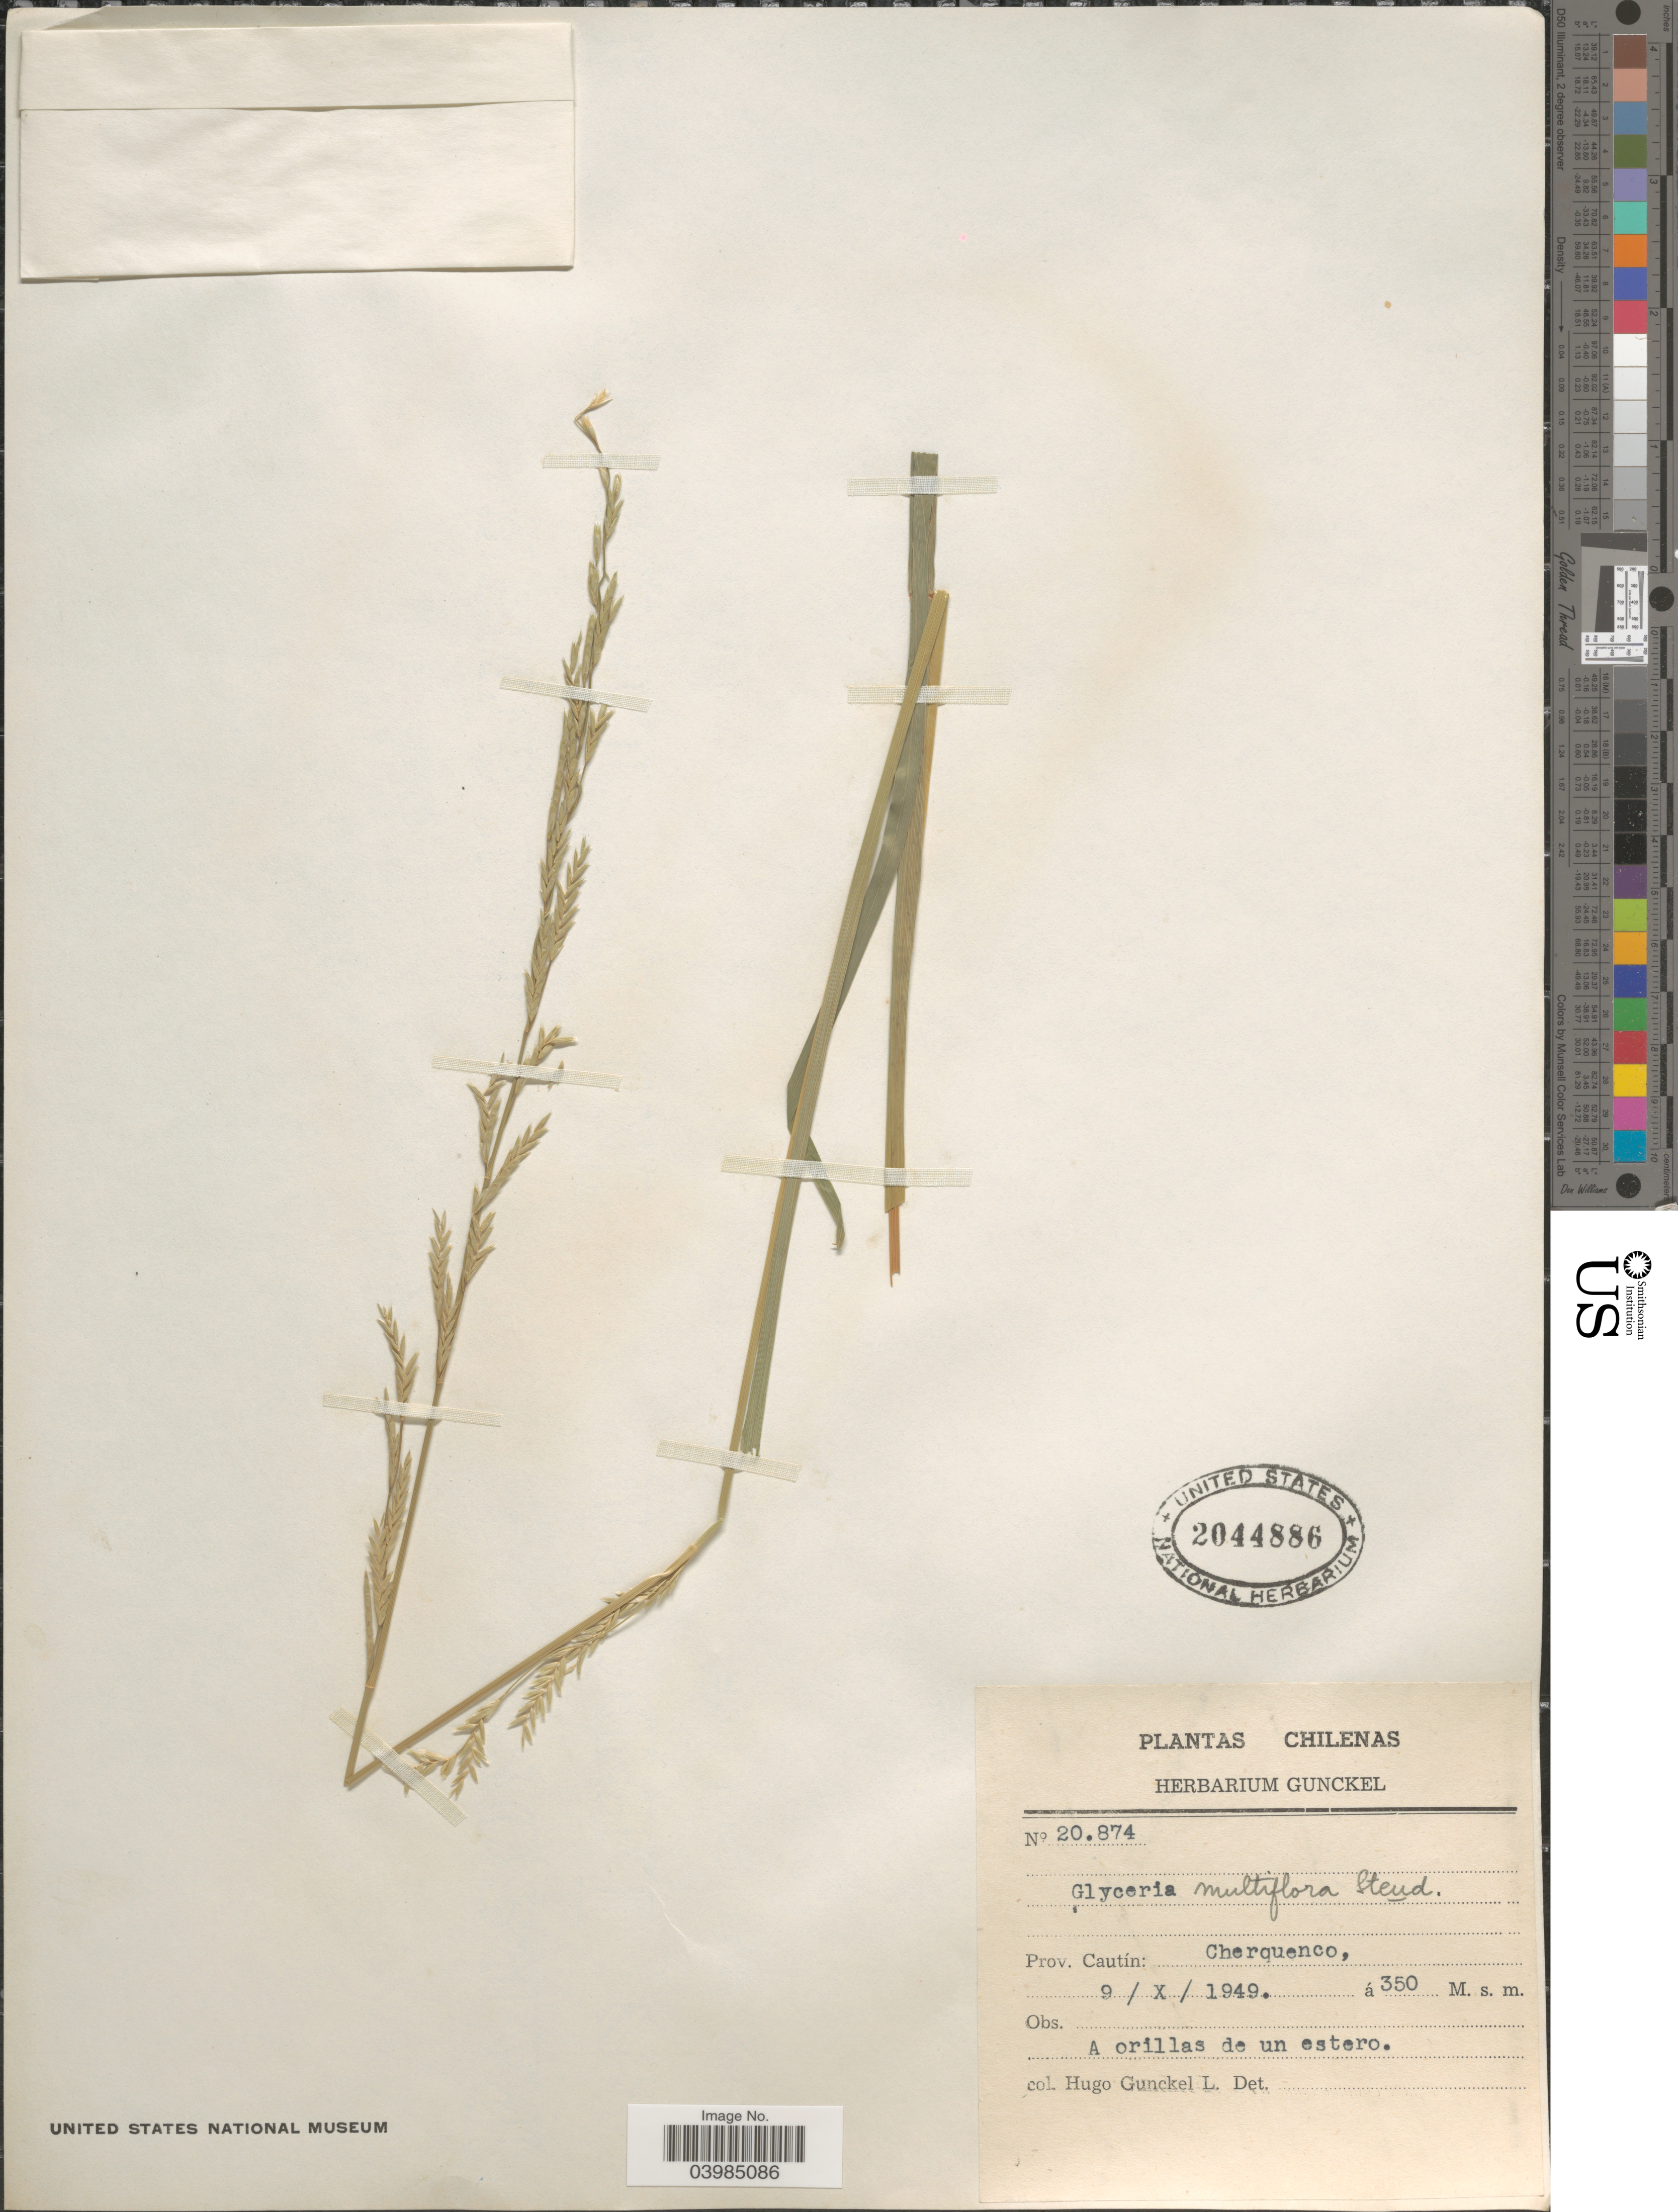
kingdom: Plantae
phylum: Tracheophyta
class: Liliopsida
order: Poales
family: Poaceae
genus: Glyceria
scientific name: Glyceria multiflora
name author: Steud.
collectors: H. Gunckel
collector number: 20874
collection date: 1949-10-09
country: Chile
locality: Prov. Cautín: Cherquenco, A orillas de un estero.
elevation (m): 350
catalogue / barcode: US 2044886